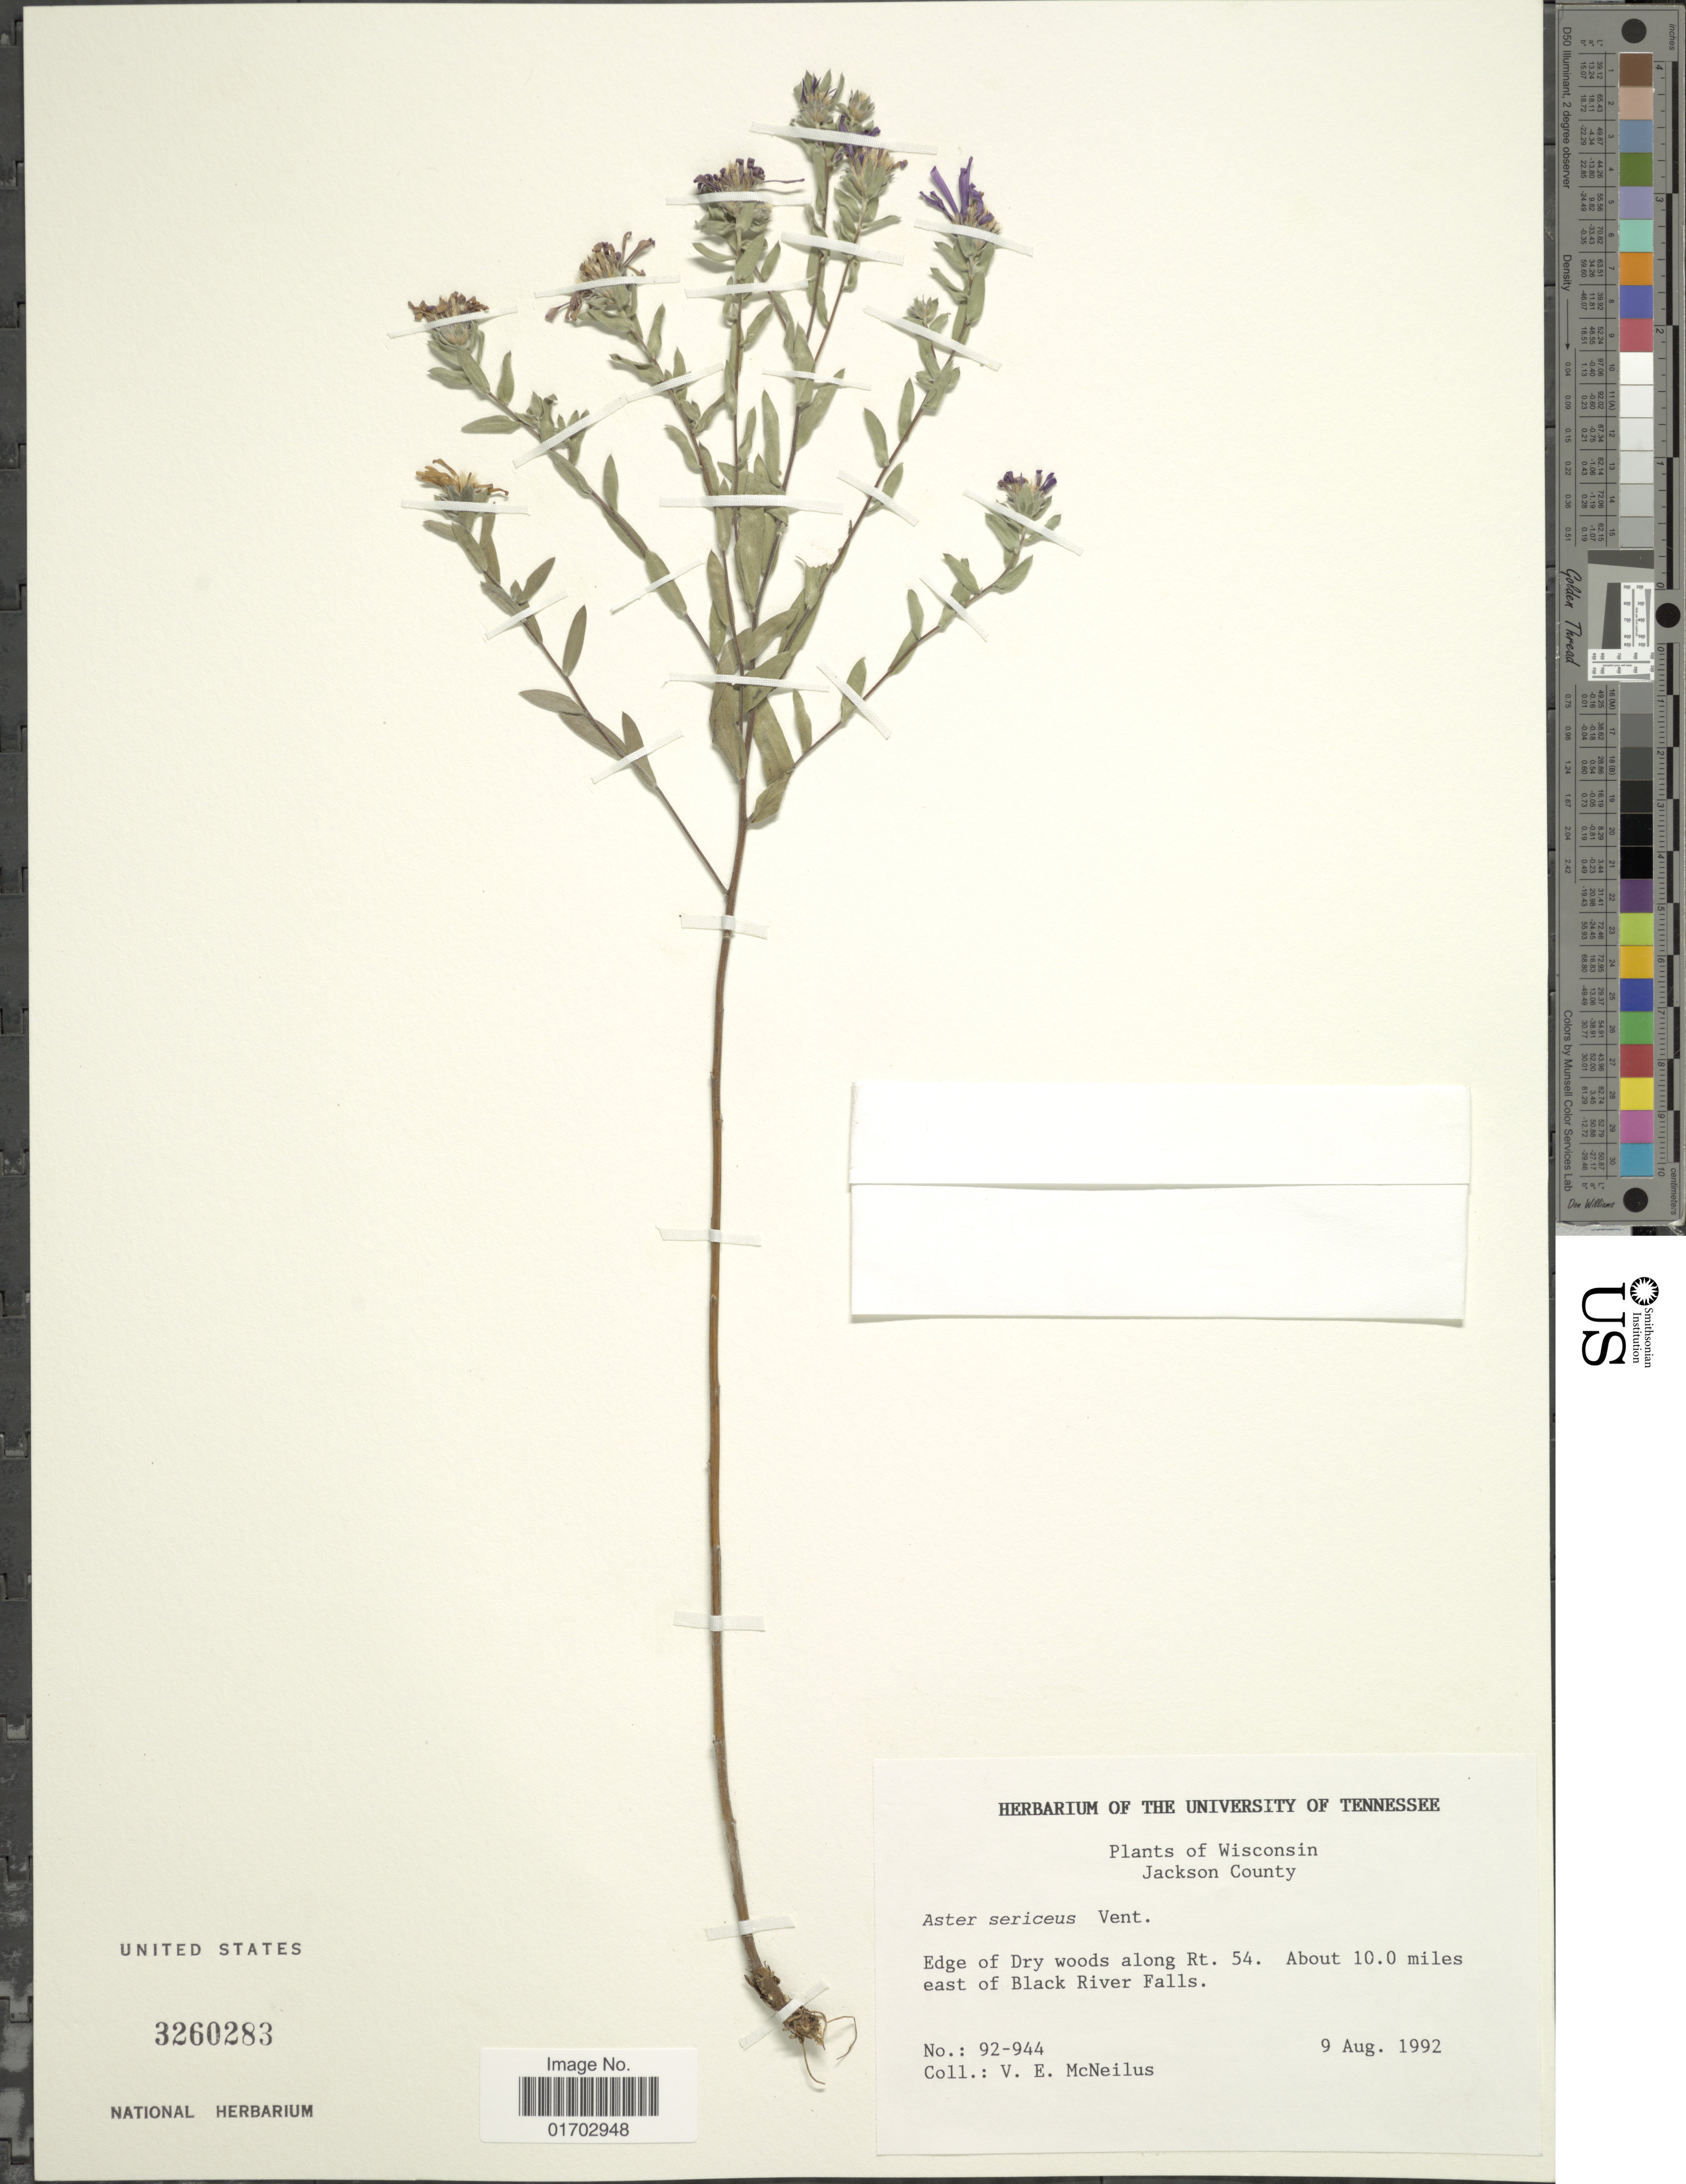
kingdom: Plantae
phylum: Tracheophyta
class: Magnoliopsida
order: Asterales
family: Asteraceae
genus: Symphyotrichum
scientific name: Symphyotrichum sericeum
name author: (Vent.) G.L. Nesom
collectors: V. Mcneilus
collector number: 92-944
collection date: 1992-08-09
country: United States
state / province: Wisconsin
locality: Jackson County, along Rt. 54. About 10.0 miles east of Black River Falls.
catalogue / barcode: US 3260283